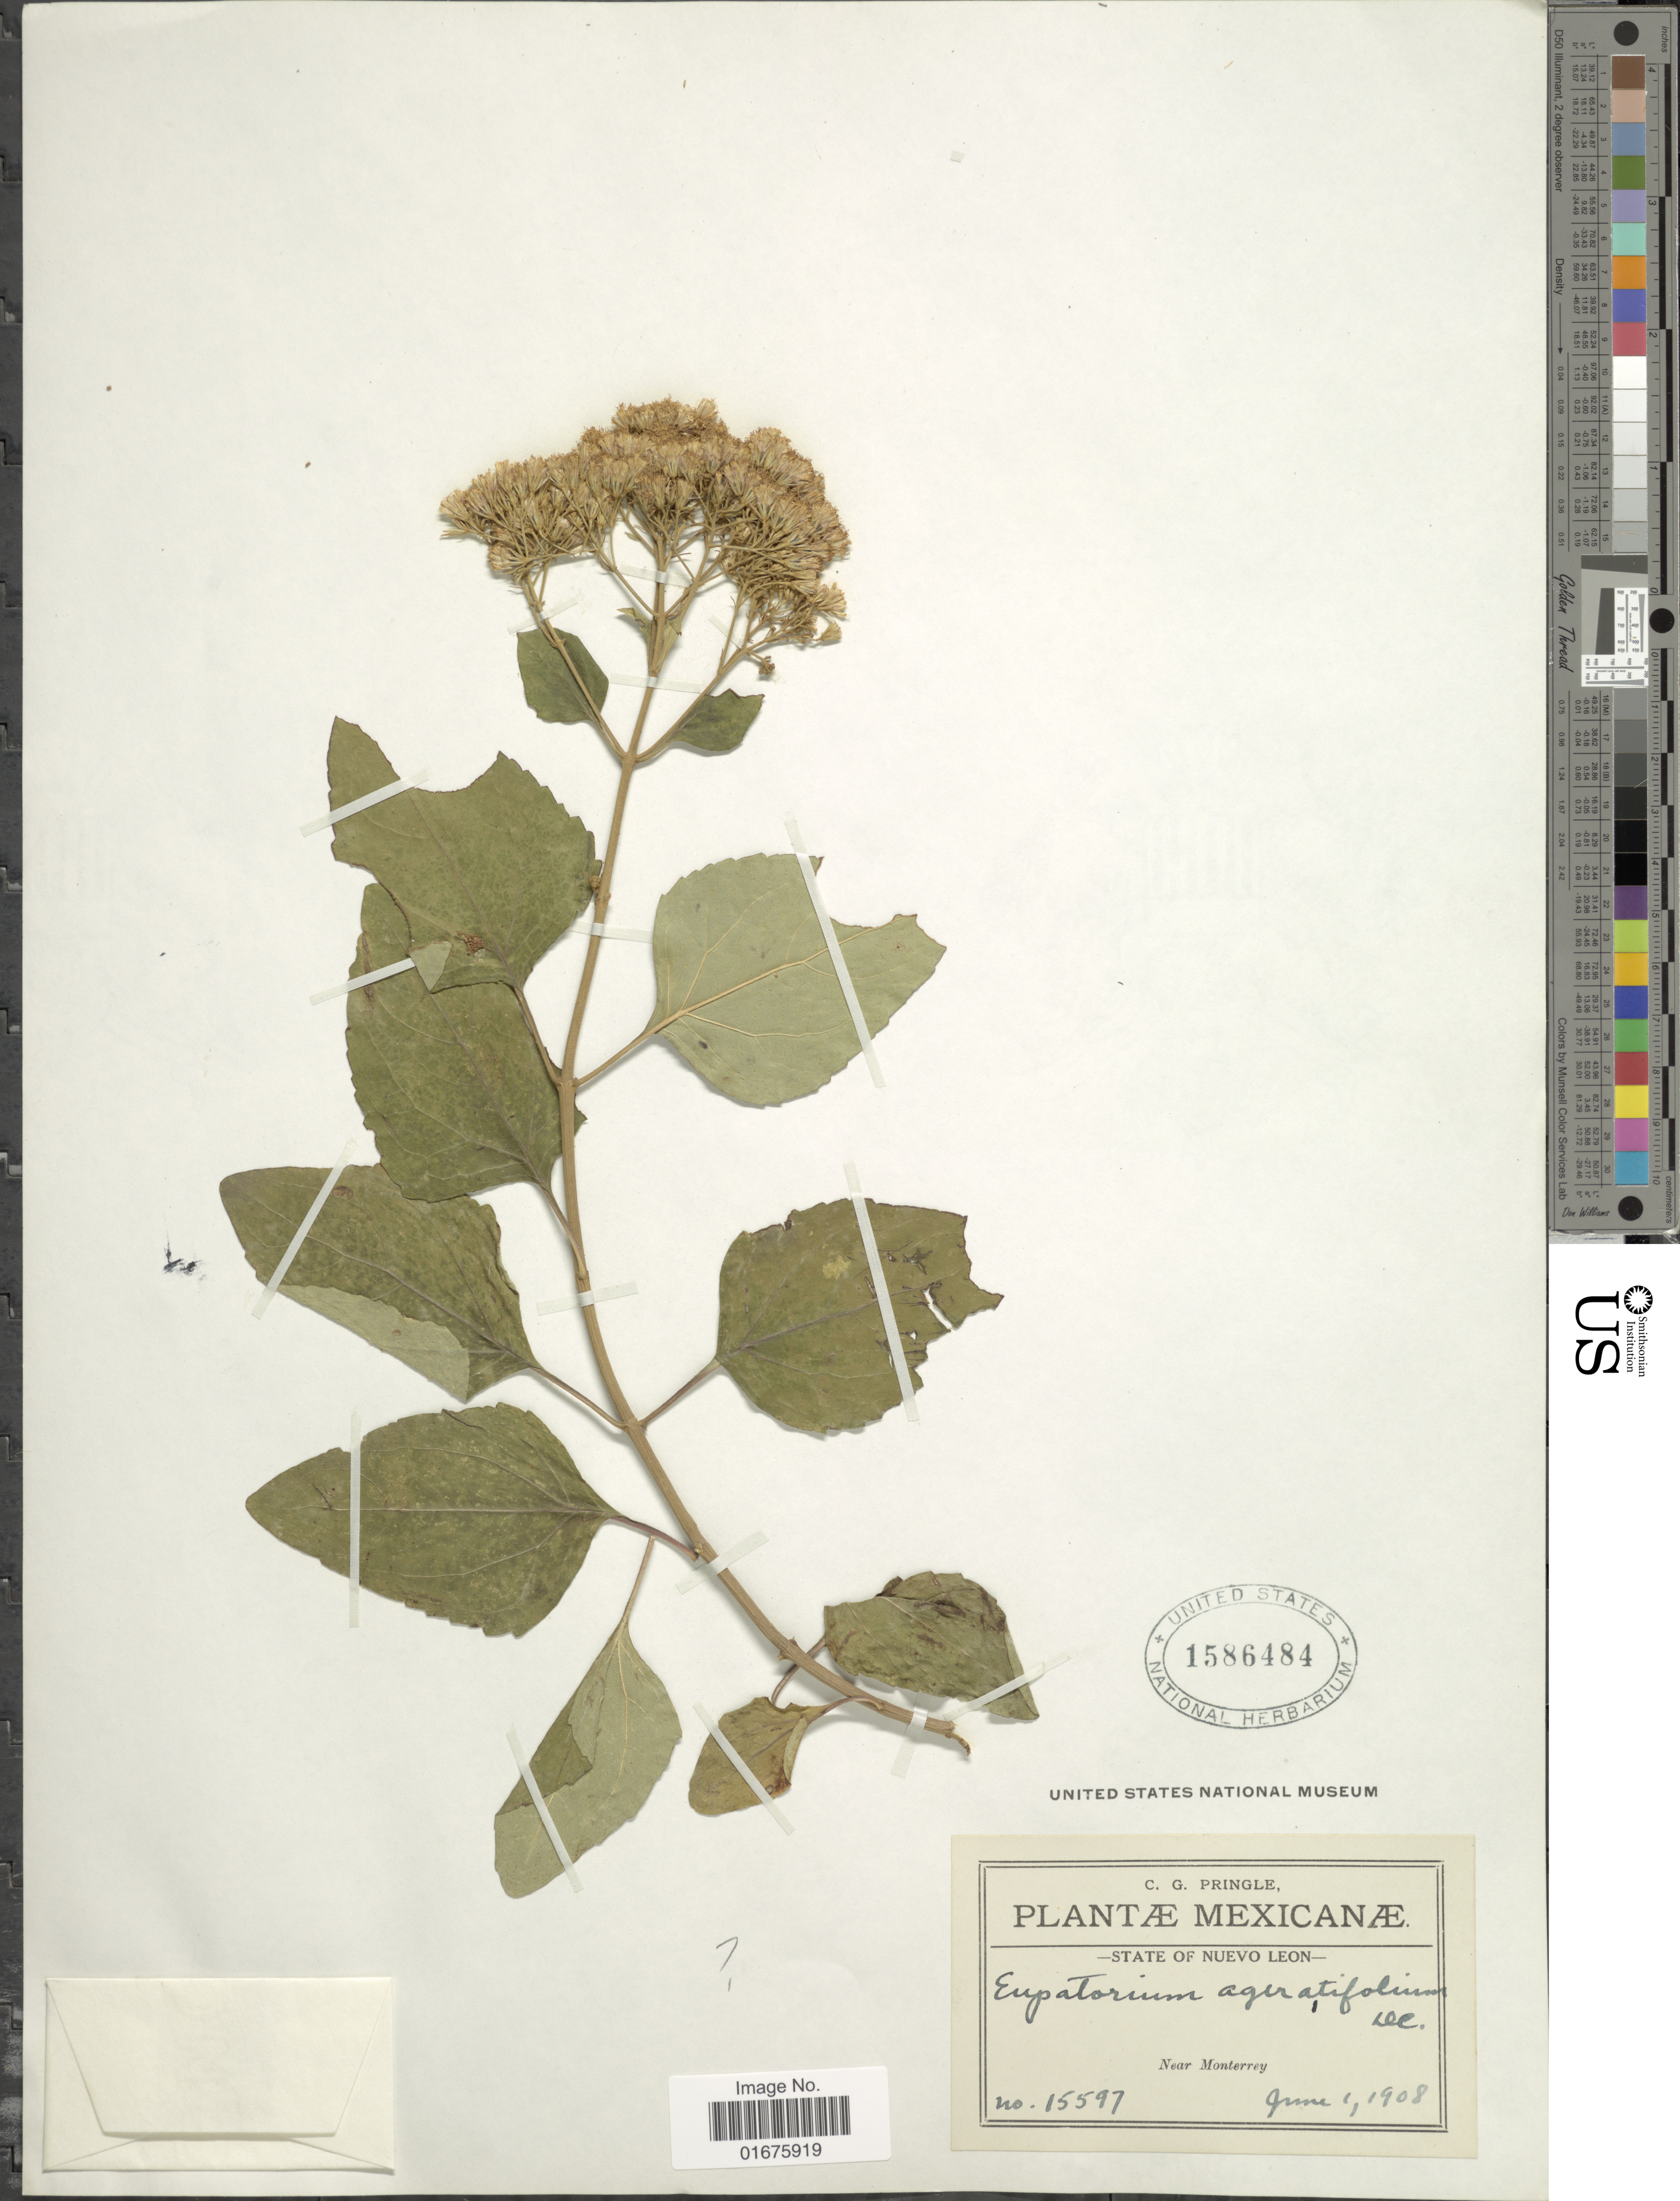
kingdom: Plantae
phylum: Tracheophyta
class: Magnoliopsida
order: Asterales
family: Asteraceae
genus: Ageratina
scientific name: Ageratina havanensis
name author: (Kunth) R.M. King & H. Rob.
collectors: C. G. Pringle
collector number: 15597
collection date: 1908-06-01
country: Mexico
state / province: Nuevo León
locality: Near Monterrey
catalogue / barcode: US 1586484